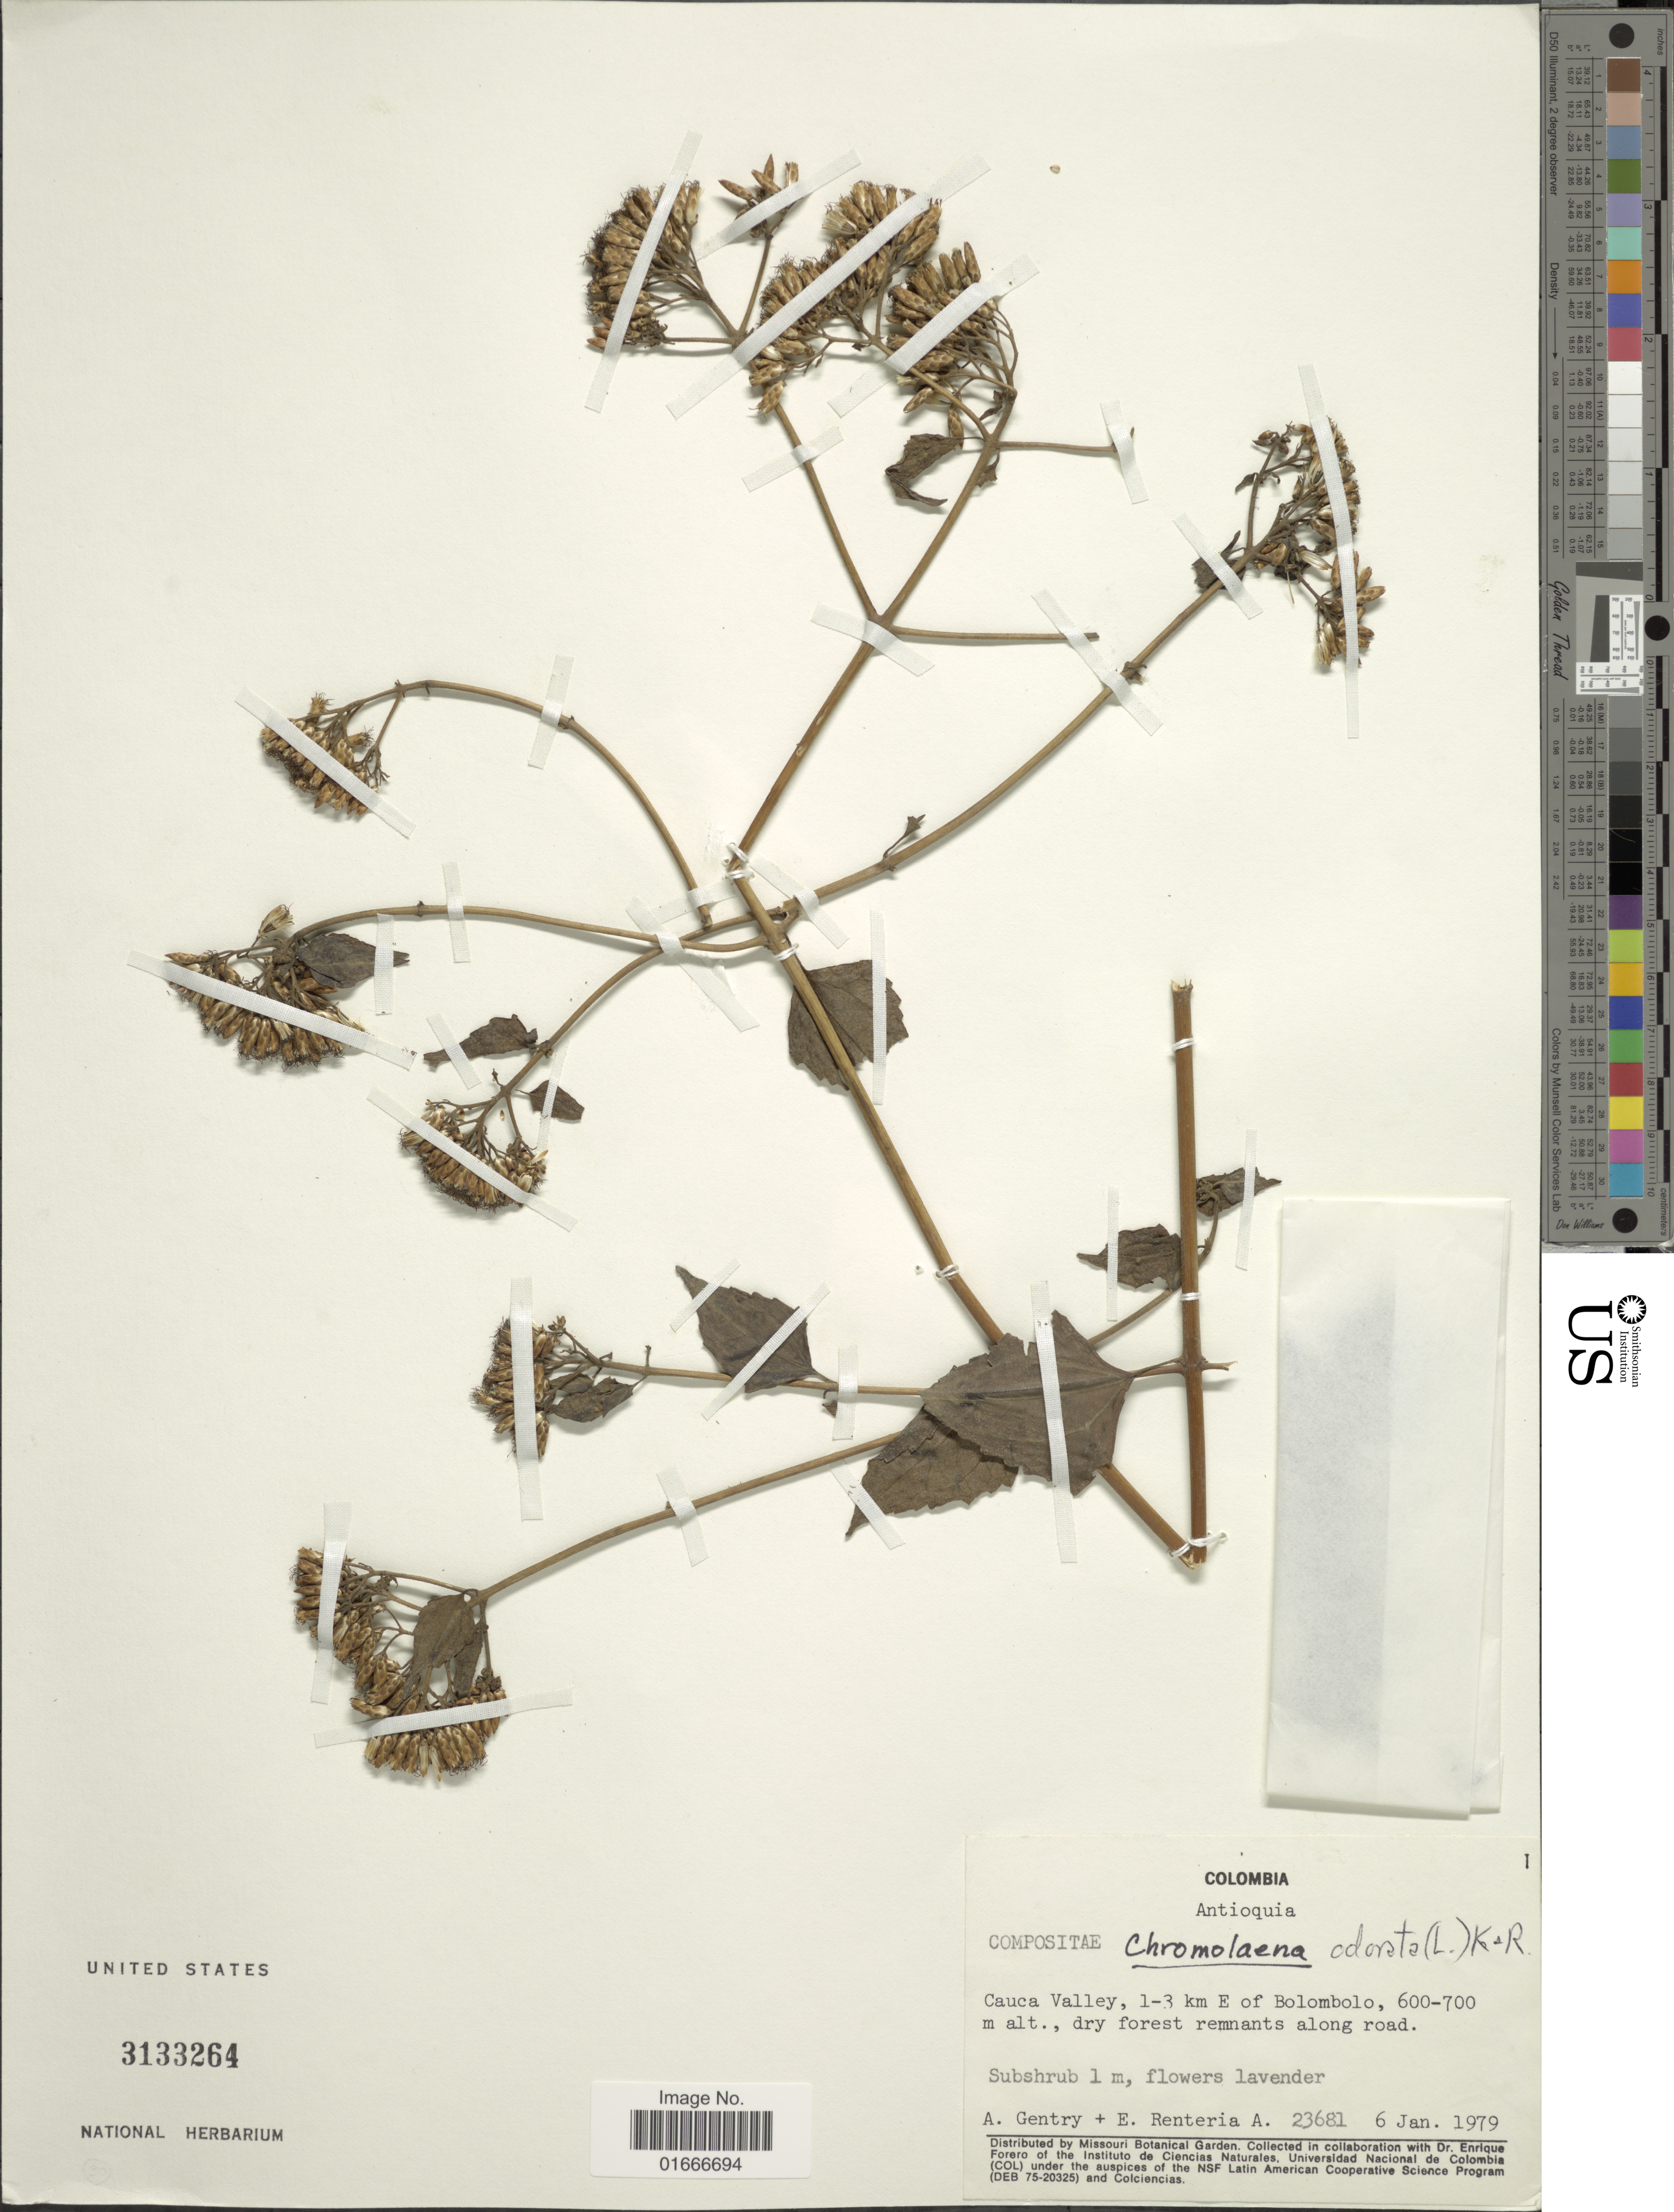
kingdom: Plantae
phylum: Tracheophyta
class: Magnoliopsida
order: Asterales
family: Asteraceae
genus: Chromolaena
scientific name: Chromolaena odorata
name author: (L.) R.M. King & H. Rob.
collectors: A. H. Gentry & E. Renteria A.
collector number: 23681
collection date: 1979-01-06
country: Colombia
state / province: Antioquia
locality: Cauca Valley, 1-3 km E of Bolombolo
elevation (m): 600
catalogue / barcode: US 3133264